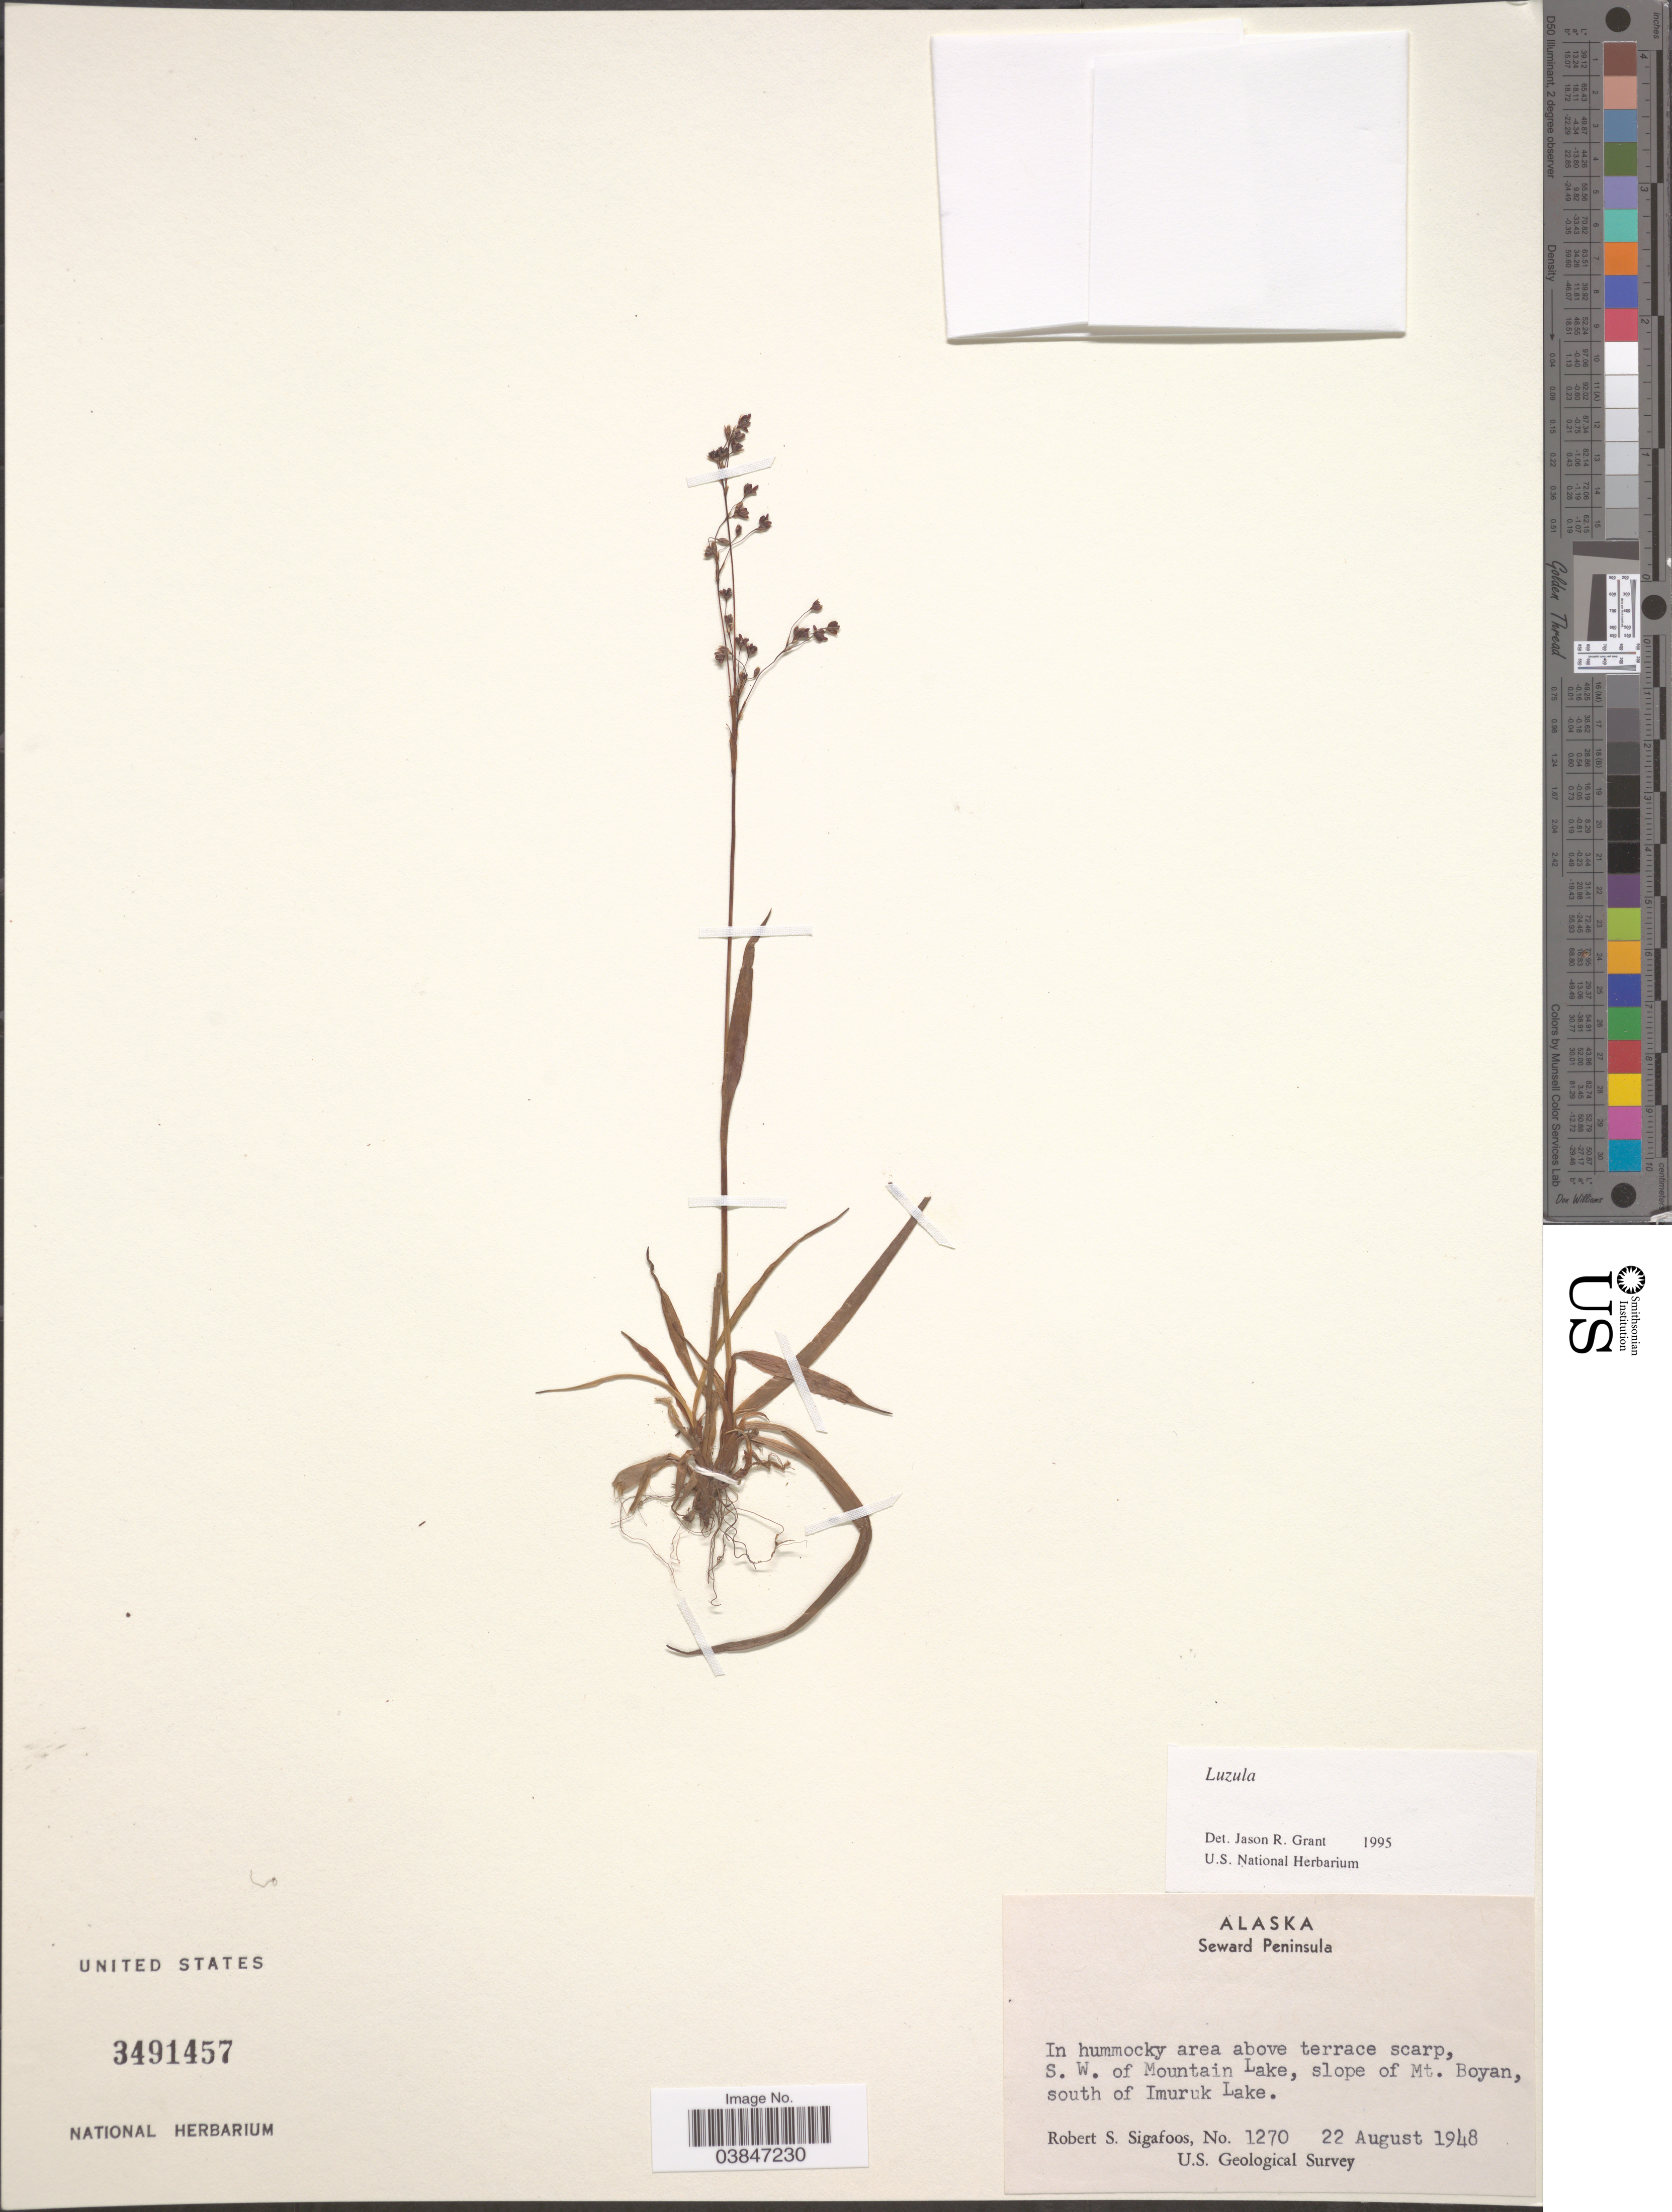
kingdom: Plantae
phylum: Tracheophyta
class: Liliopsida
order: Poales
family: Juncaceae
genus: Luzula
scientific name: Luzula sp.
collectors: R. Sigafoos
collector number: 1270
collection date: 1948-08-22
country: United States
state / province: Alaska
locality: Seward Peninsula. In hummocky area above terrace scarp, S.W. of Mountain Lake, slope of Mt. Boyan, south of Imurak Lake.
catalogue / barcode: US 3491457